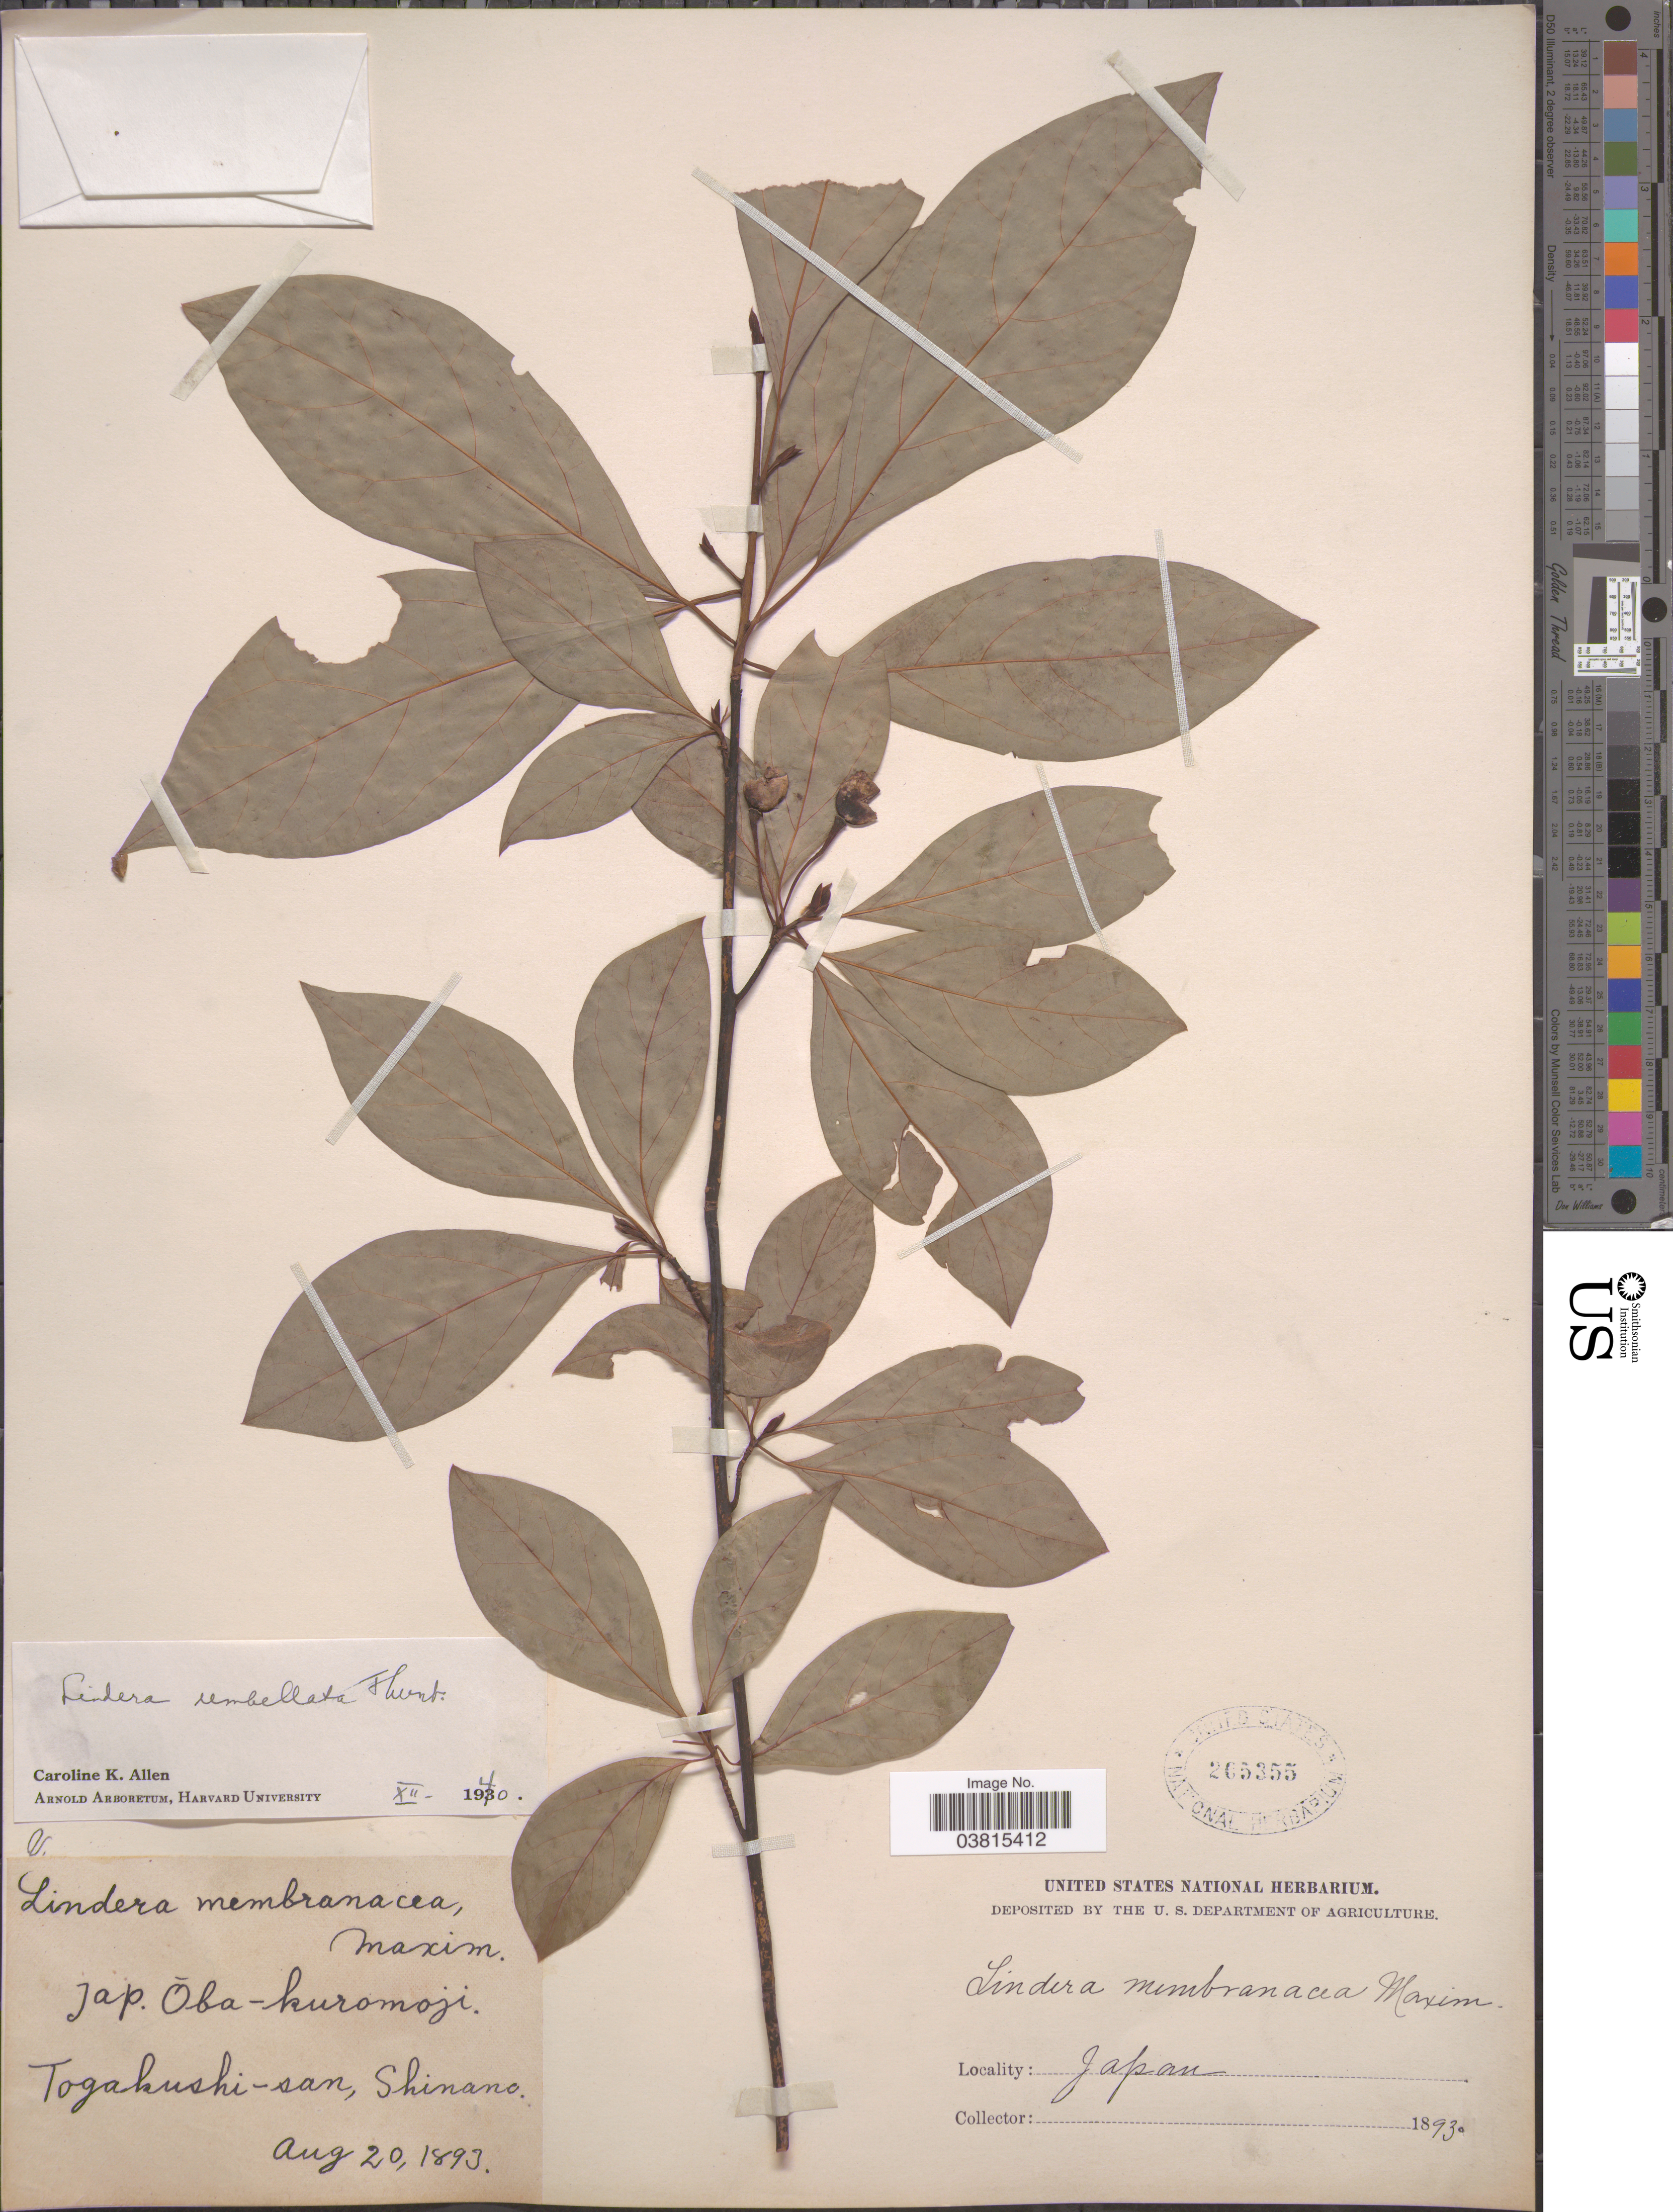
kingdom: Plantae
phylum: Tracheophyta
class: Magnoliopsida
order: Laurales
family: Lauraceae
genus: Lindera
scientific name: Lindera umbellata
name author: Thunb.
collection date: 1893-08-20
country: Japan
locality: Togakushi-san, Shinano.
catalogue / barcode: US 265355